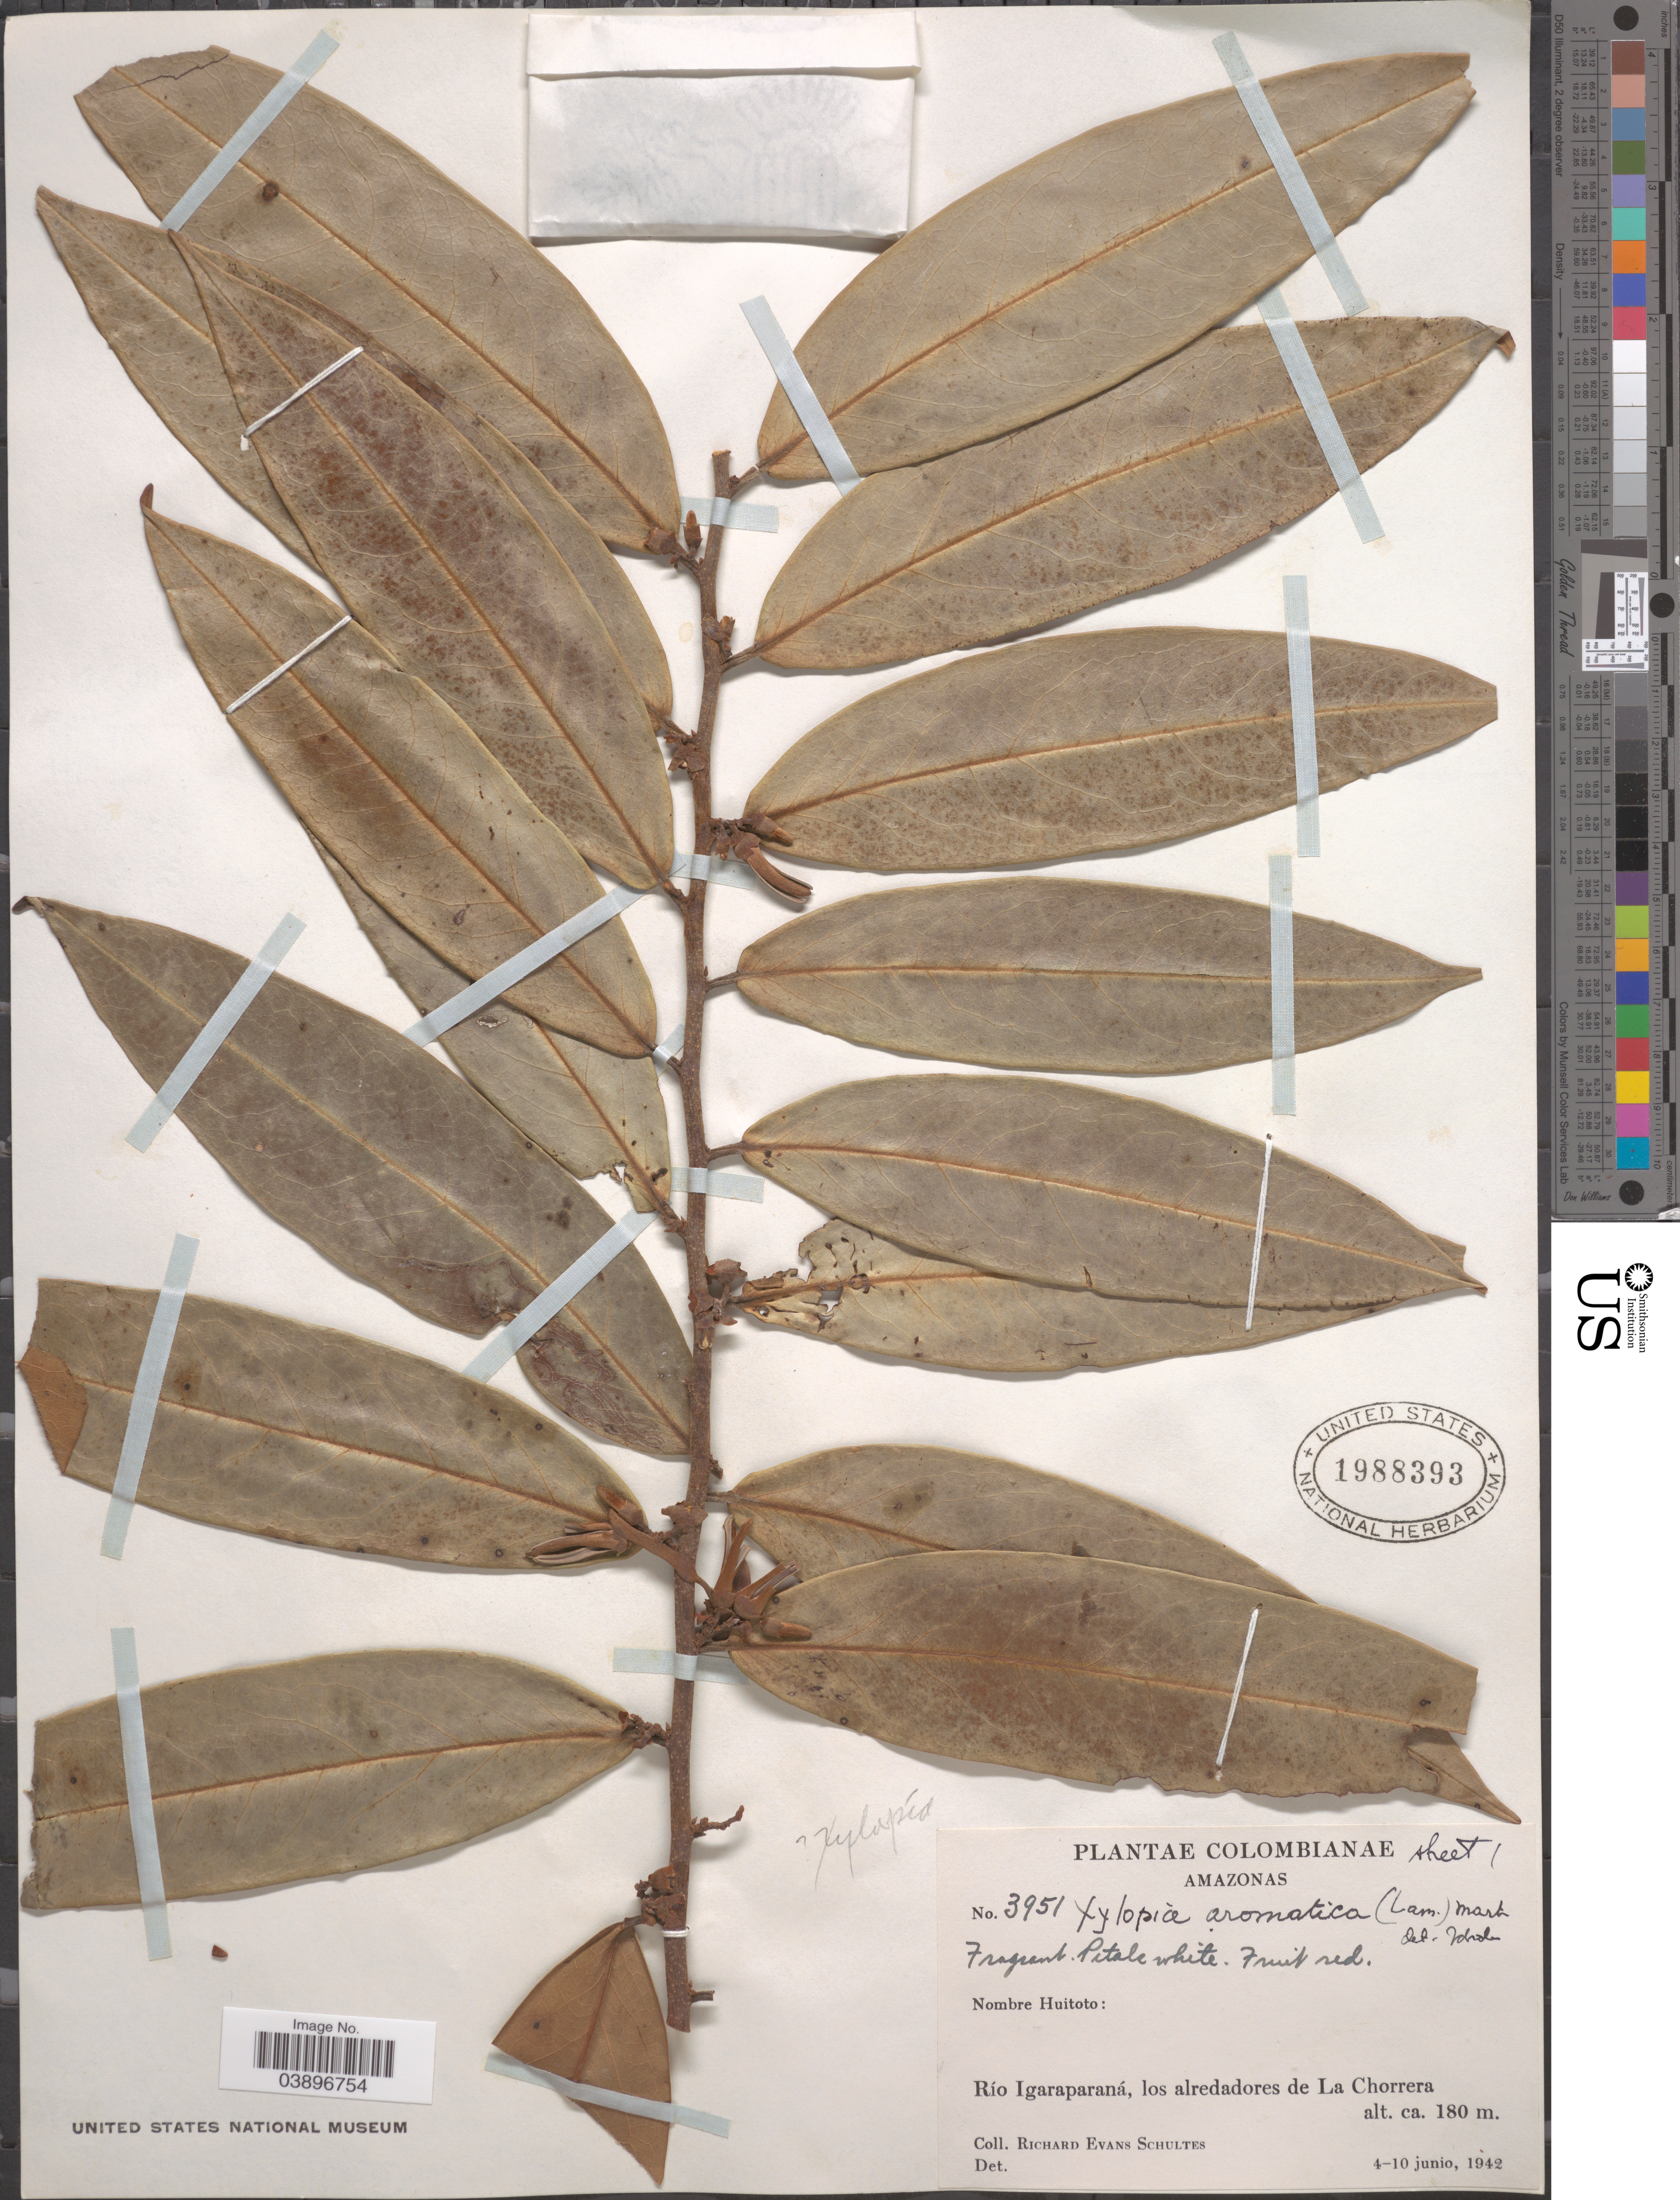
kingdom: Plantae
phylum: Tracheophyta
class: Magnoliopsida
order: Magnoliales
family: Annonaceae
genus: Xylopia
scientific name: Xylopia aromatica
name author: (Lam.) Mart.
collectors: R. E. Schultes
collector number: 3951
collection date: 1942-06-04/1942-06-10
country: Colombia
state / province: Amazônas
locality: Río Igaraparaná, los alrededores de La Chorrera.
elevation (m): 180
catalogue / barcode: US 1988393